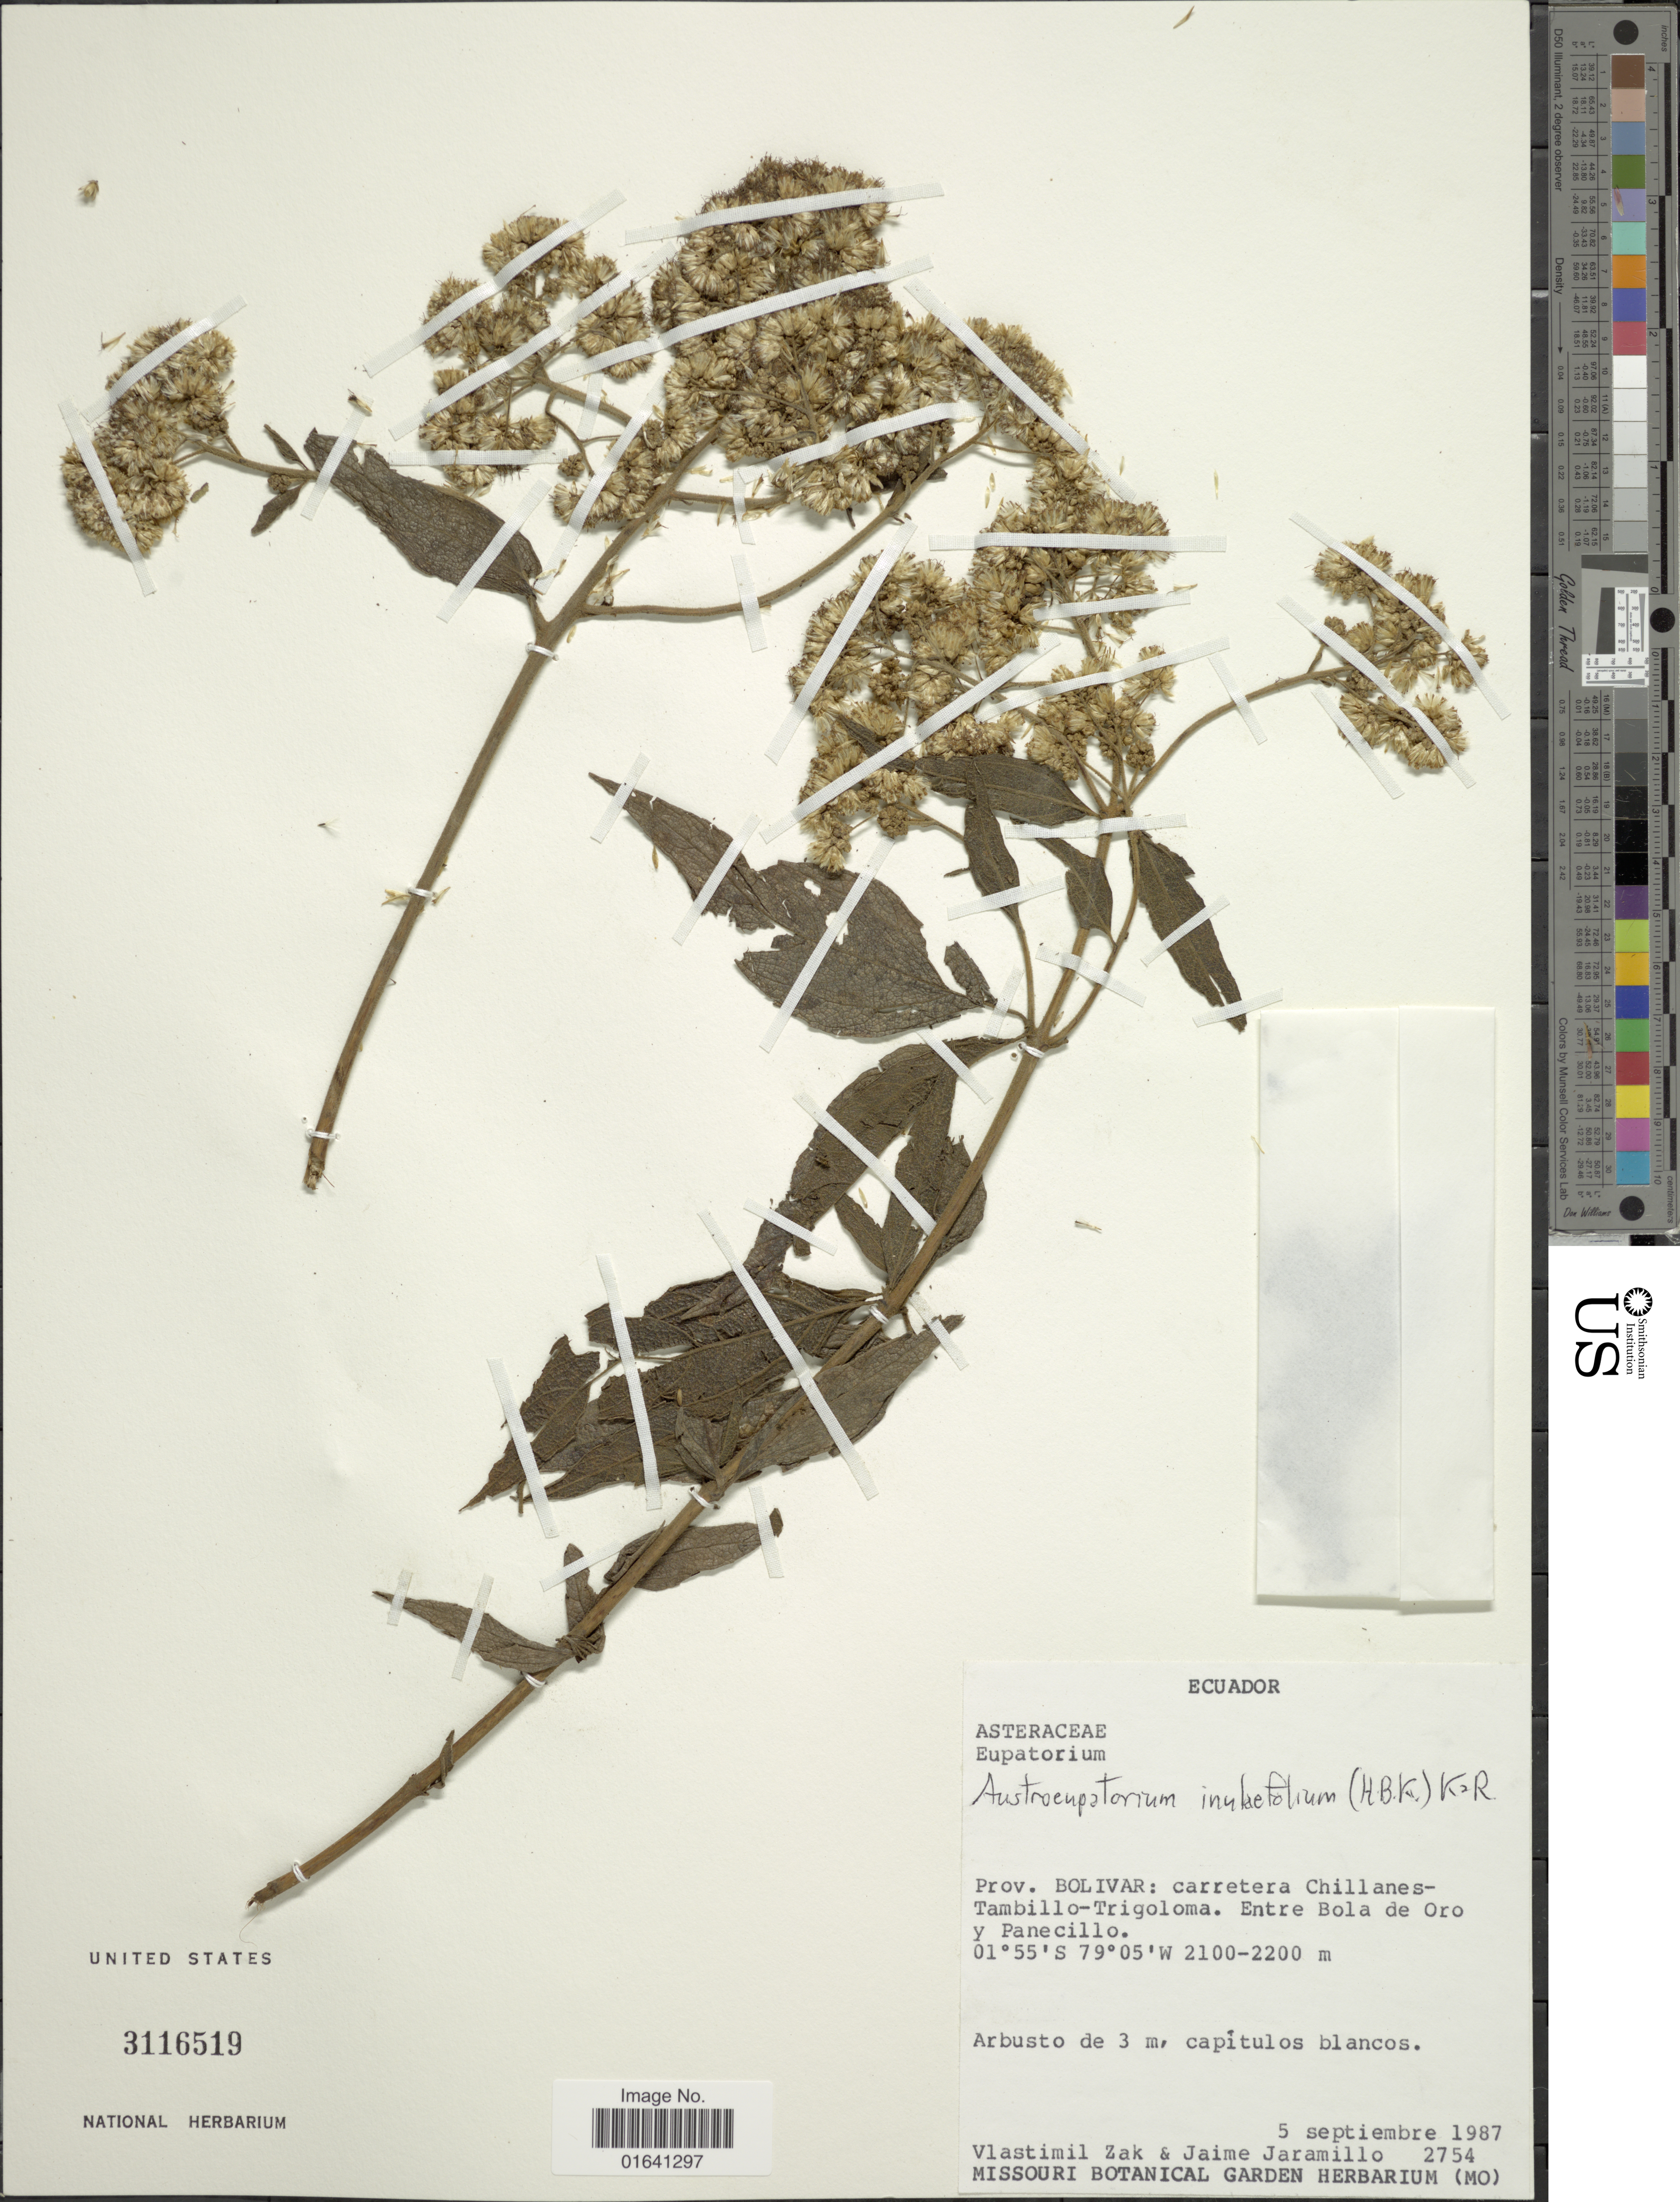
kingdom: Plantae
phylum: Tracheophyta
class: Magnoliopsida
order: Asterales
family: Asteraceae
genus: Austroeupatorium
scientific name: Austroeupatorium inulaefolium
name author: (Kunth) R.M. King & H. Rob.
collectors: V. Zak & J. Jaramillo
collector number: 2754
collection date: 1987-09-05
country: Ecuador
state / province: Bolívar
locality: Carretera Chillanes-Tambillo-Trigoloma. Entre Bola de Oro y Panecillo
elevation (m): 2100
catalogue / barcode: US 3116519